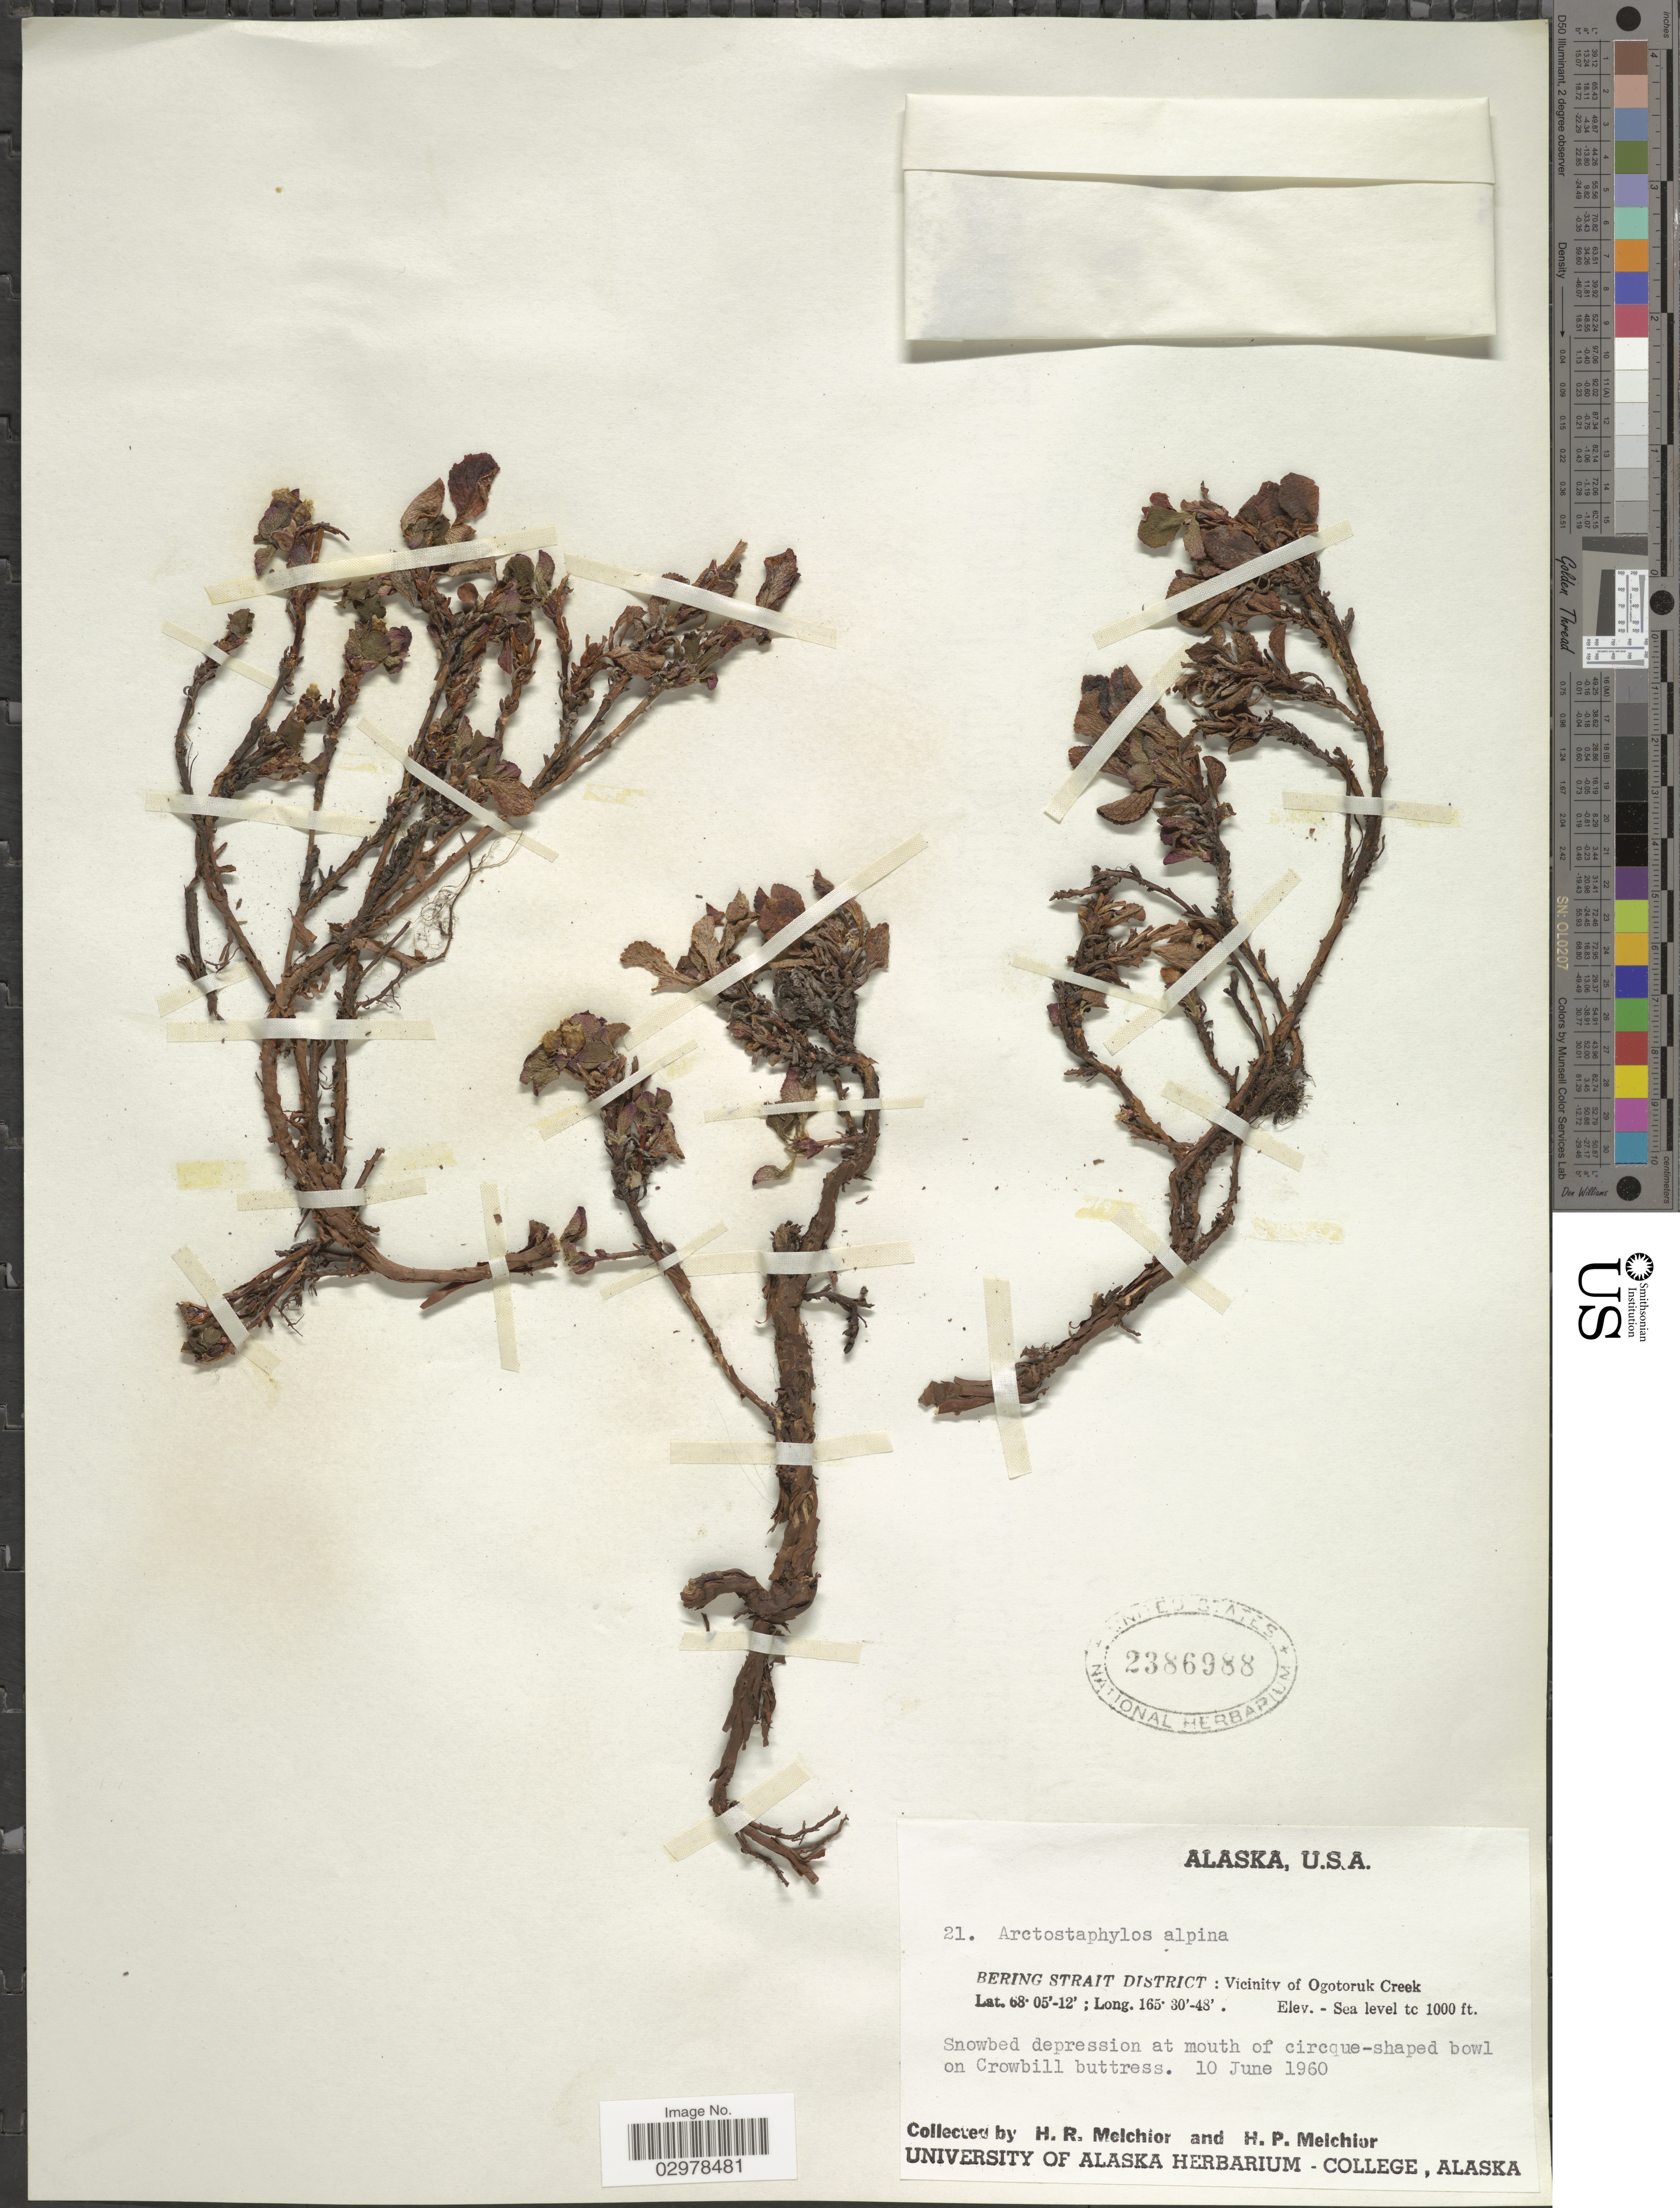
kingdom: Plantae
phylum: Tracheophyta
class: Magnoliopsida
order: Ericales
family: Ericaceae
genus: Arctostaphylos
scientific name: Arctostaphylos alpina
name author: (L.) Spreng.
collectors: H. R. Melchior & H. P. Melchior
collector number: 21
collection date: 1960-06-10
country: United States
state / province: Alaska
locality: Bering Strait District: Vicinity of Ogotoruk Creek, Snowbed depression at mouth of circque-shaped bowl on Crowbill buttress.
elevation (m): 0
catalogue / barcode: US 2386988